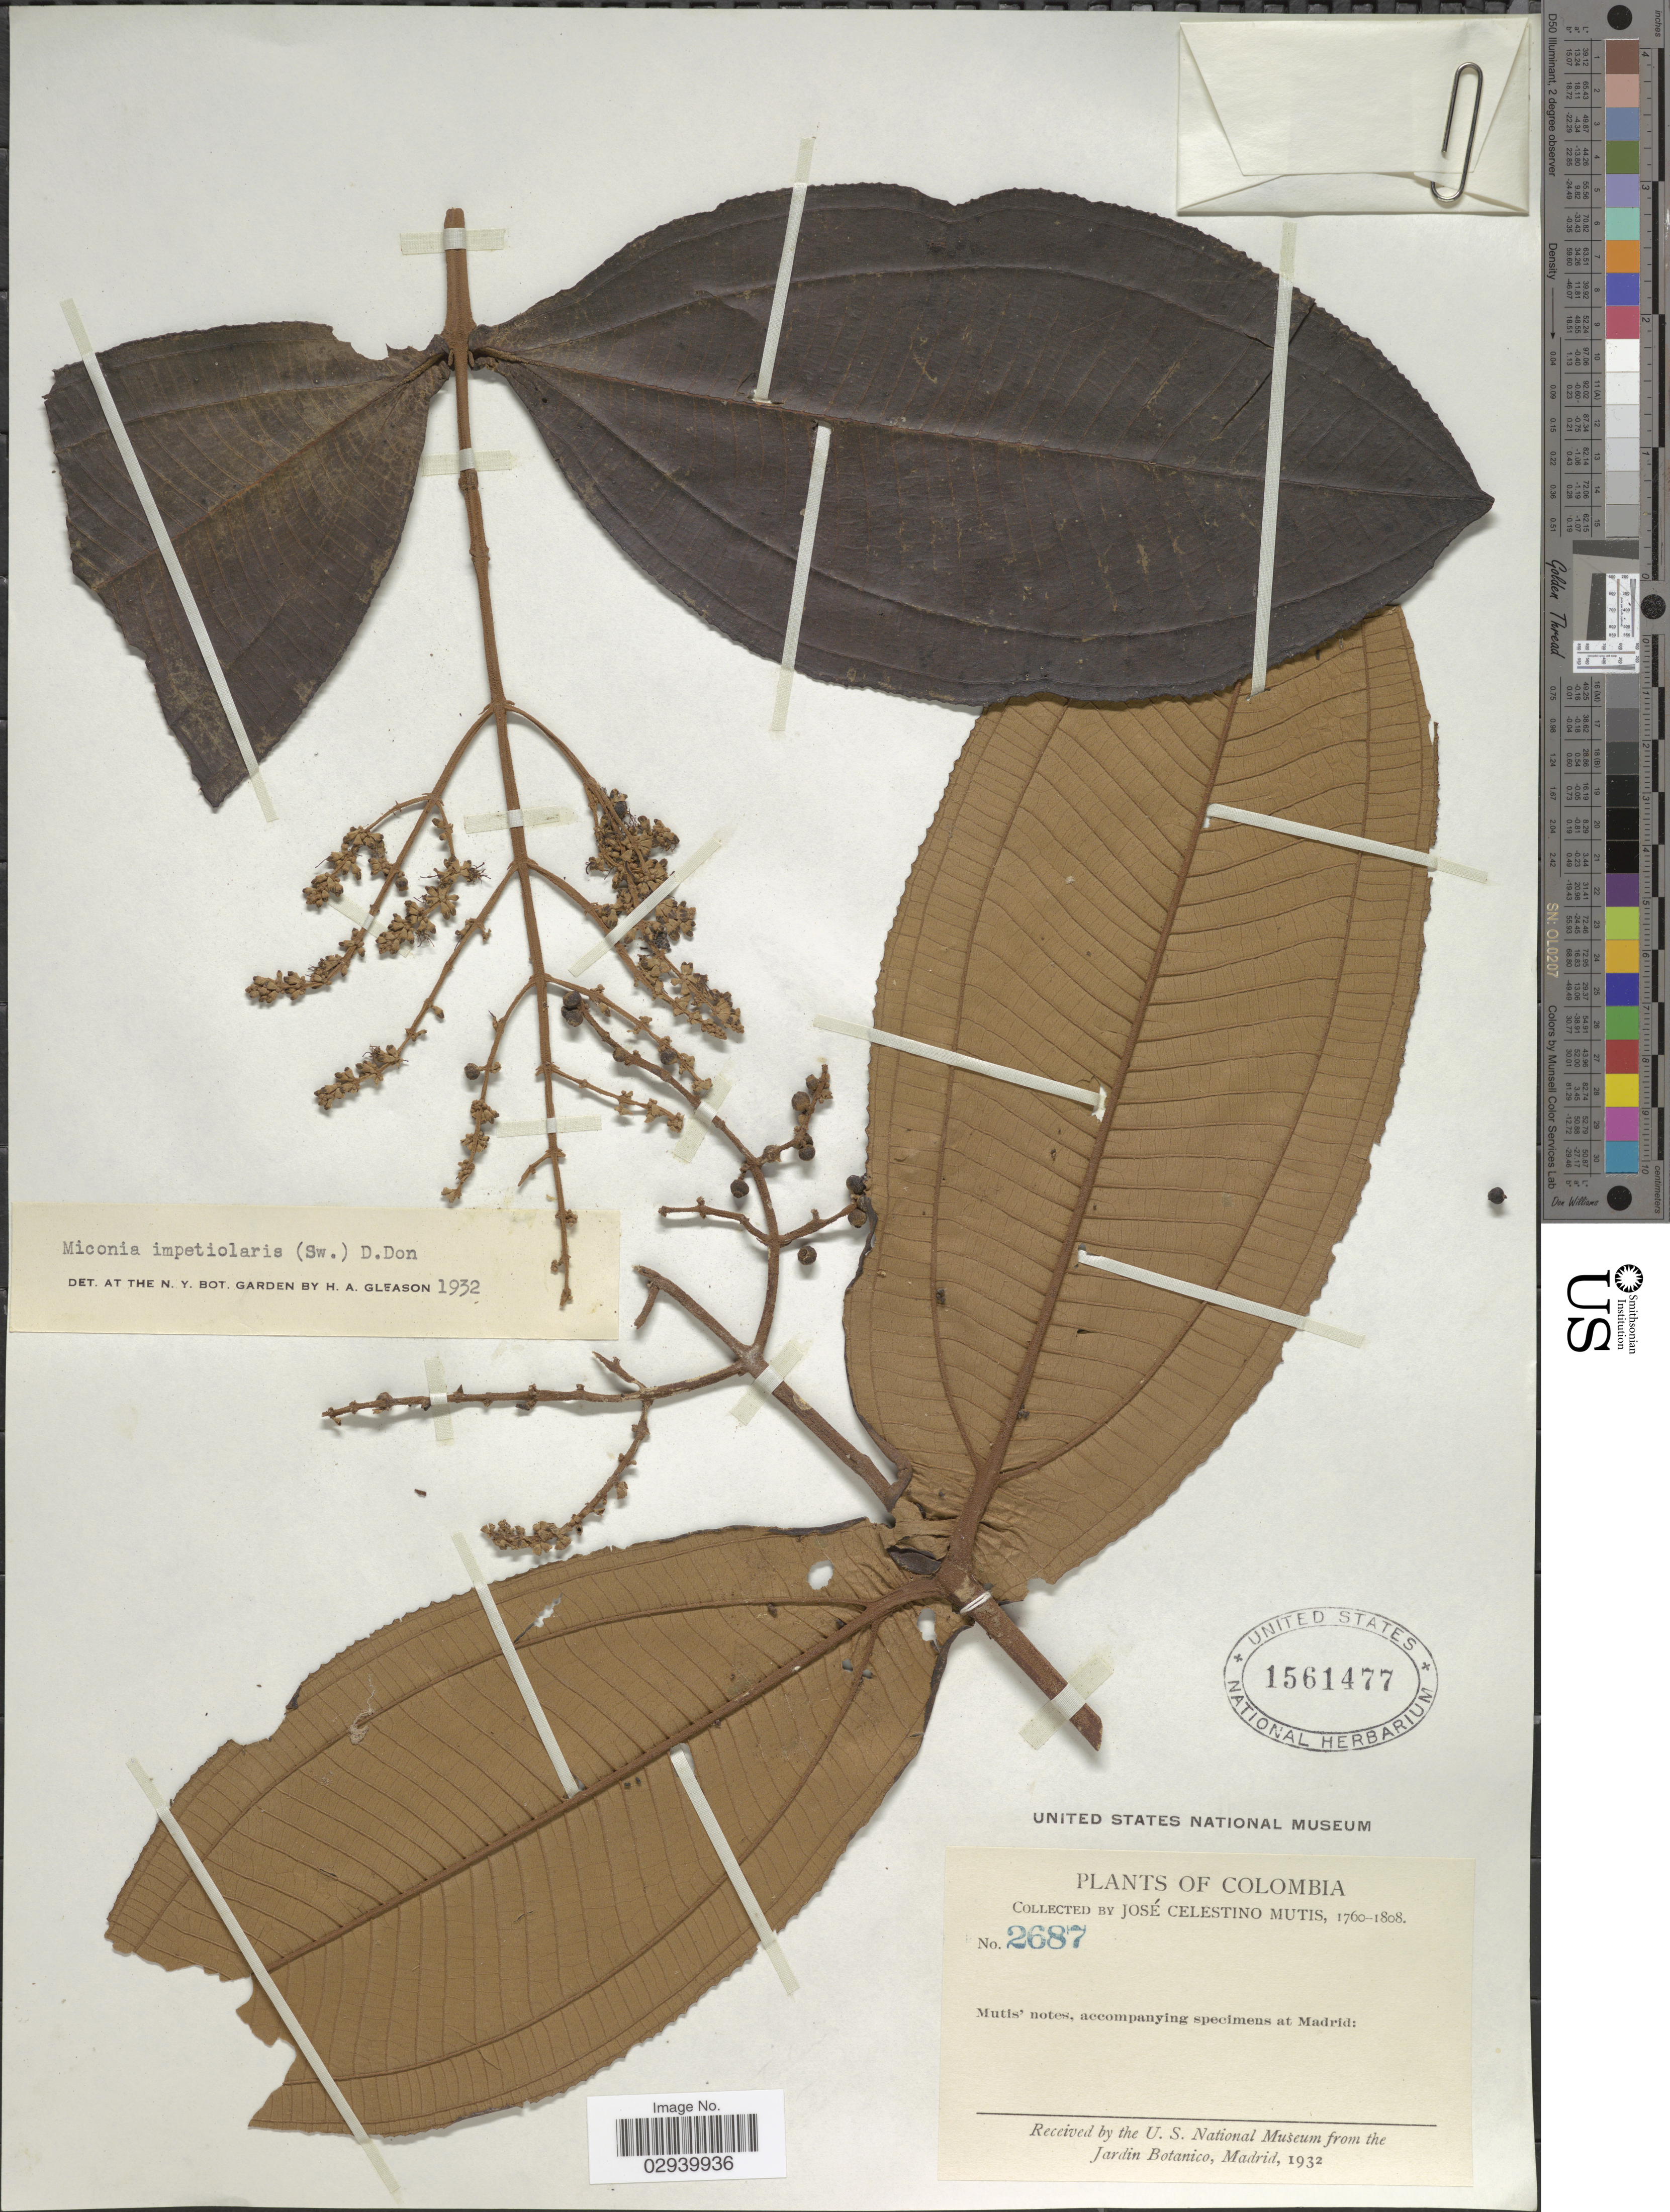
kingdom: Plantae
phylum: Tracheophyta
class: Magnoliopsida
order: Myrtales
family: Melastomataceae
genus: Miconia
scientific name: Miconia impetiolaris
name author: (Sw.) D. Don ex DC.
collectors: J. C. B. Mutis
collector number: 2687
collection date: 1760/1808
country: Colombia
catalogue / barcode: US 1561477